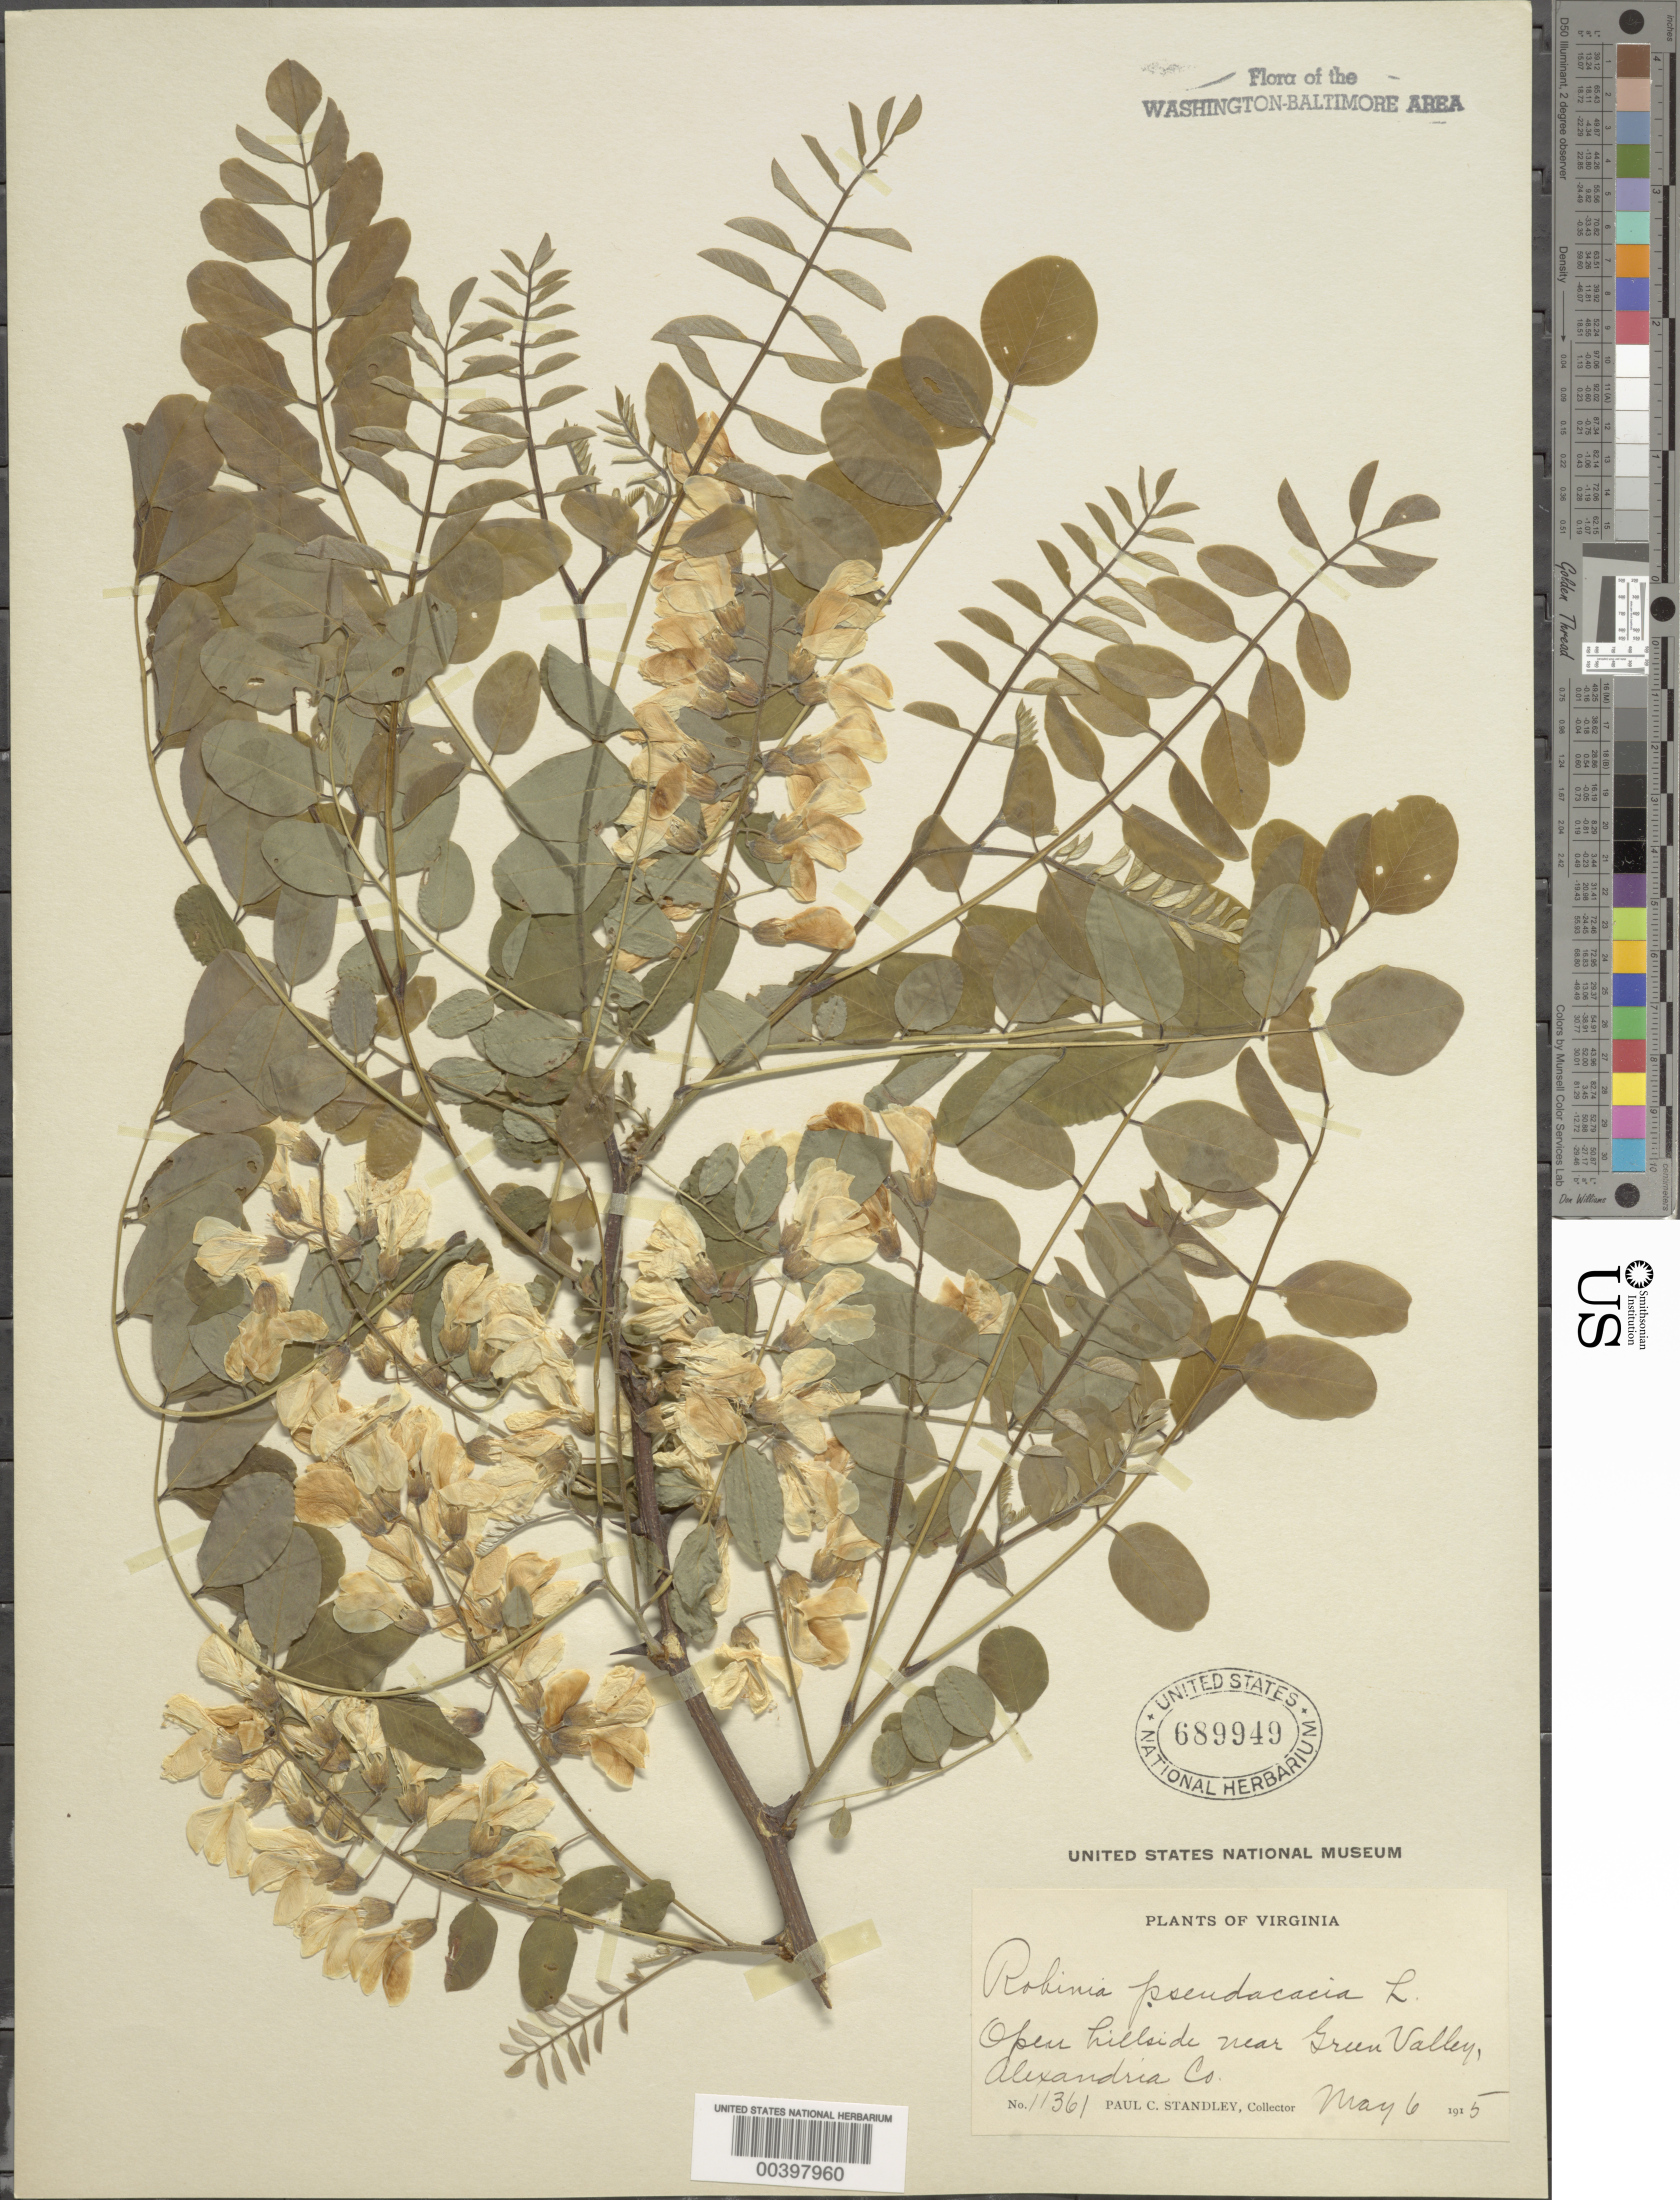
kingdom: Plantae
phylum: Tracheophyta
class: Magnoliopsida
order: Fabales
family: Fabaceae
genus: Robinia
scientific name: Robinia pseudoacacia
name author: L.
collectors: P. C. Standley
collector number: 11361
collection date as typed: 06 May 1915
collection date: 1915-05-06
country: United States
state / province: Virginia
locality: Green Valley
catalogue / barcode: US 689949